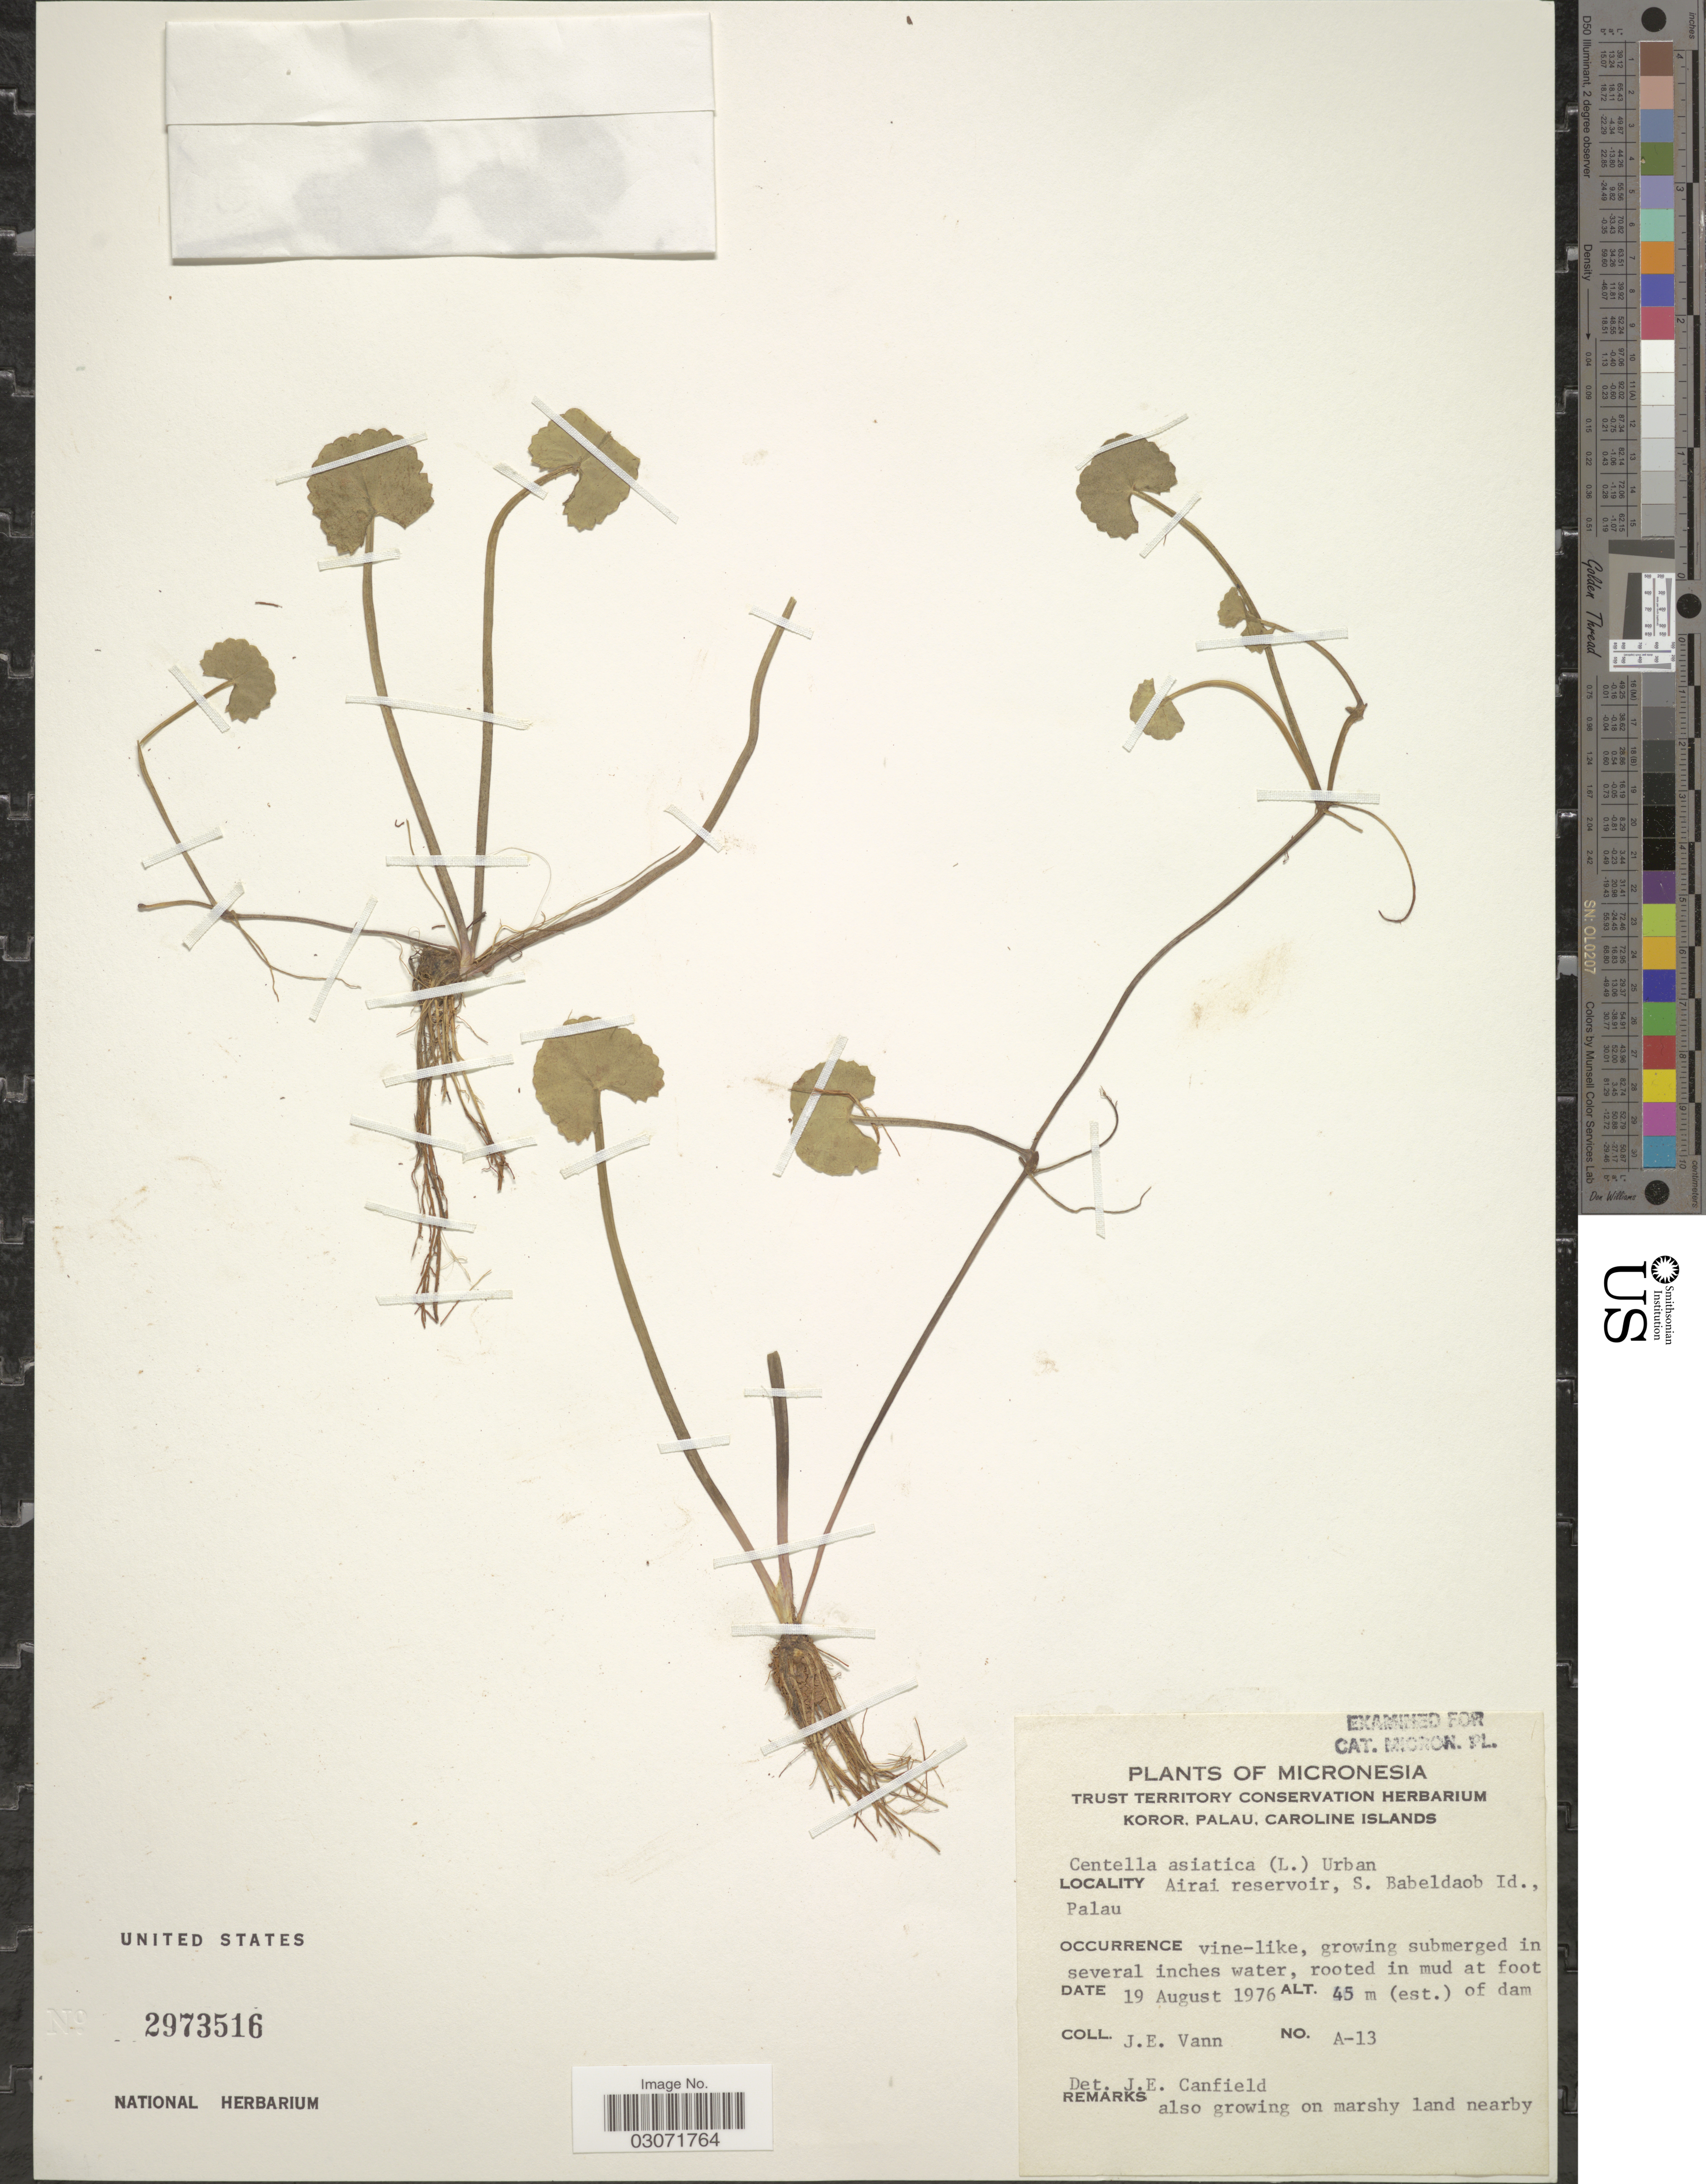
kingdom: Plantae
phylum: Tracheophyta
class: Magnoliopsida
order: Apiales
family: Apiaceae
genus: Centella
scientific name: Centella asiatica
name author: (L.) Urb.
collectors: J. Vann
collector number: A-13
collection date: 1976-08-19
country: Palau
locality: Micronesia. Airai reservoir, S. Babeldaob Id., Palau.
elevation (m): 45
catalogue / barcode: US 2973516